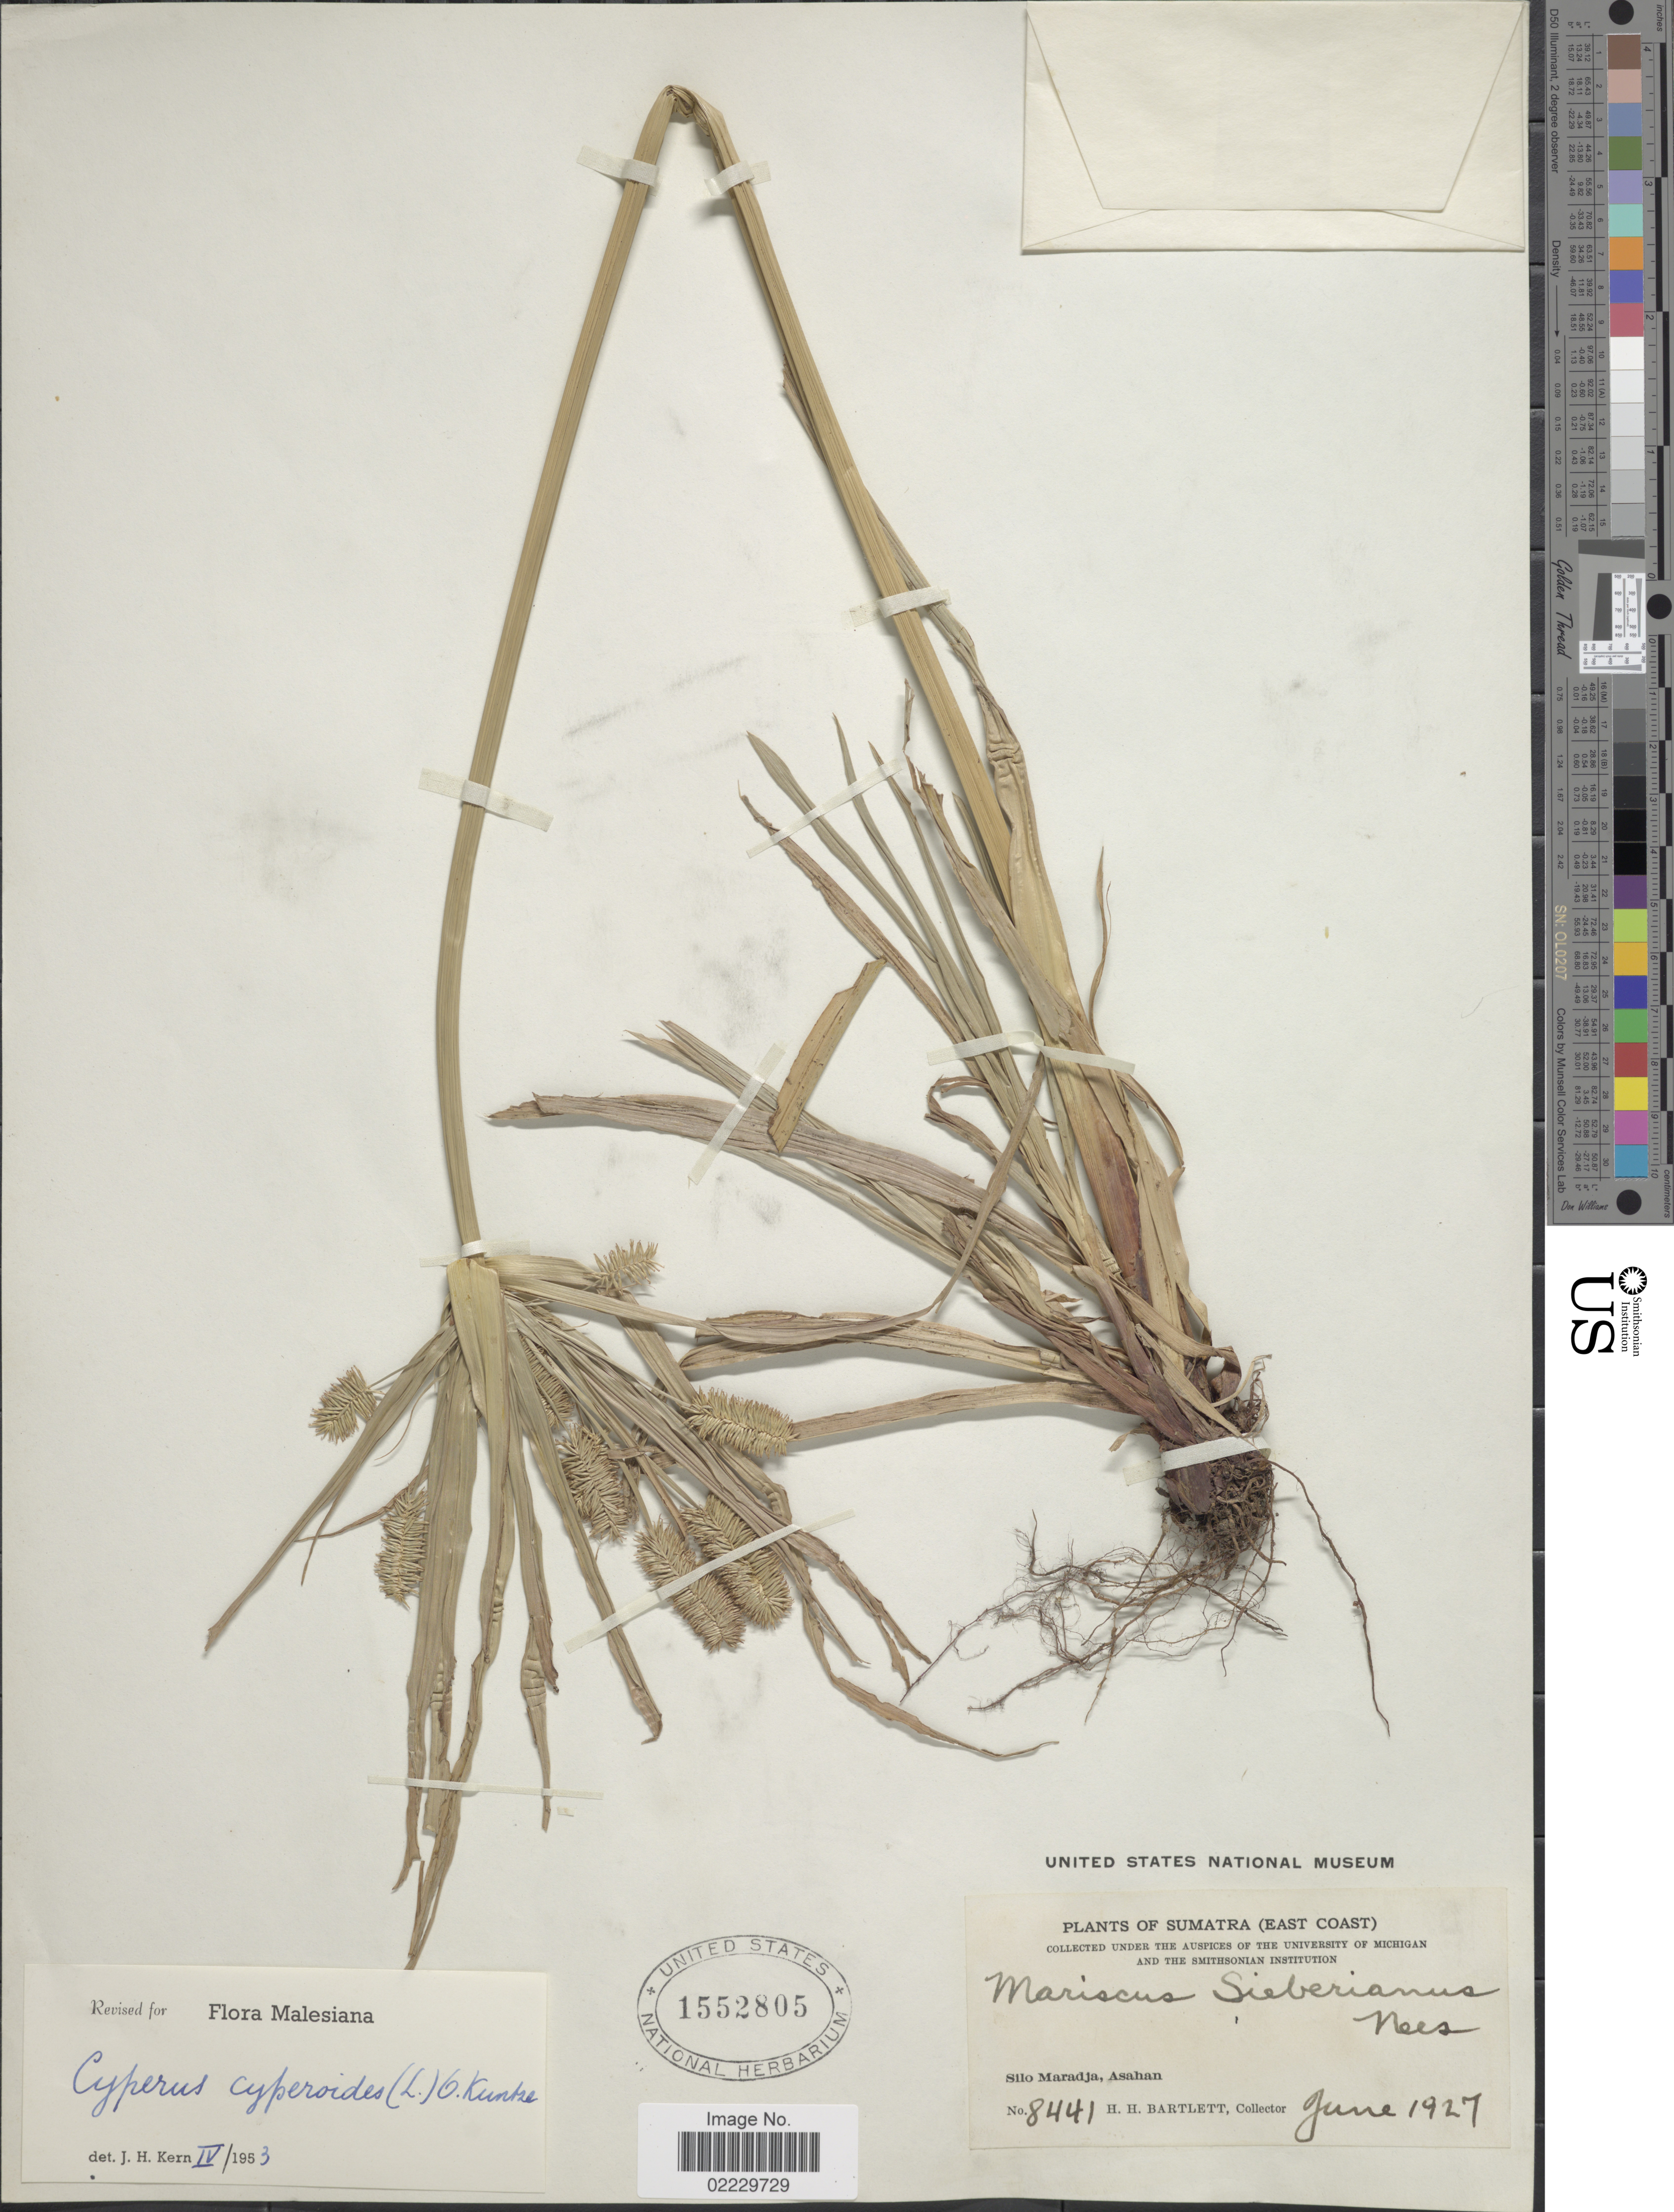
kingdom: Plantae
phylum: Tracheophyta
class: Liliopsida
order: Poales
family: Cyperaceae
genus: Cyperus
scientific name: Cyperus cyperoides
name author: (L.) Kuntze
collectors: H. H. Bartlett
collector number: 8441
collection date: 1927-06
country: Indonesia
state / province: Sumatra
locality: East Coast, Silo Maradja, Asahan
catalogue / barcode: US 1552805